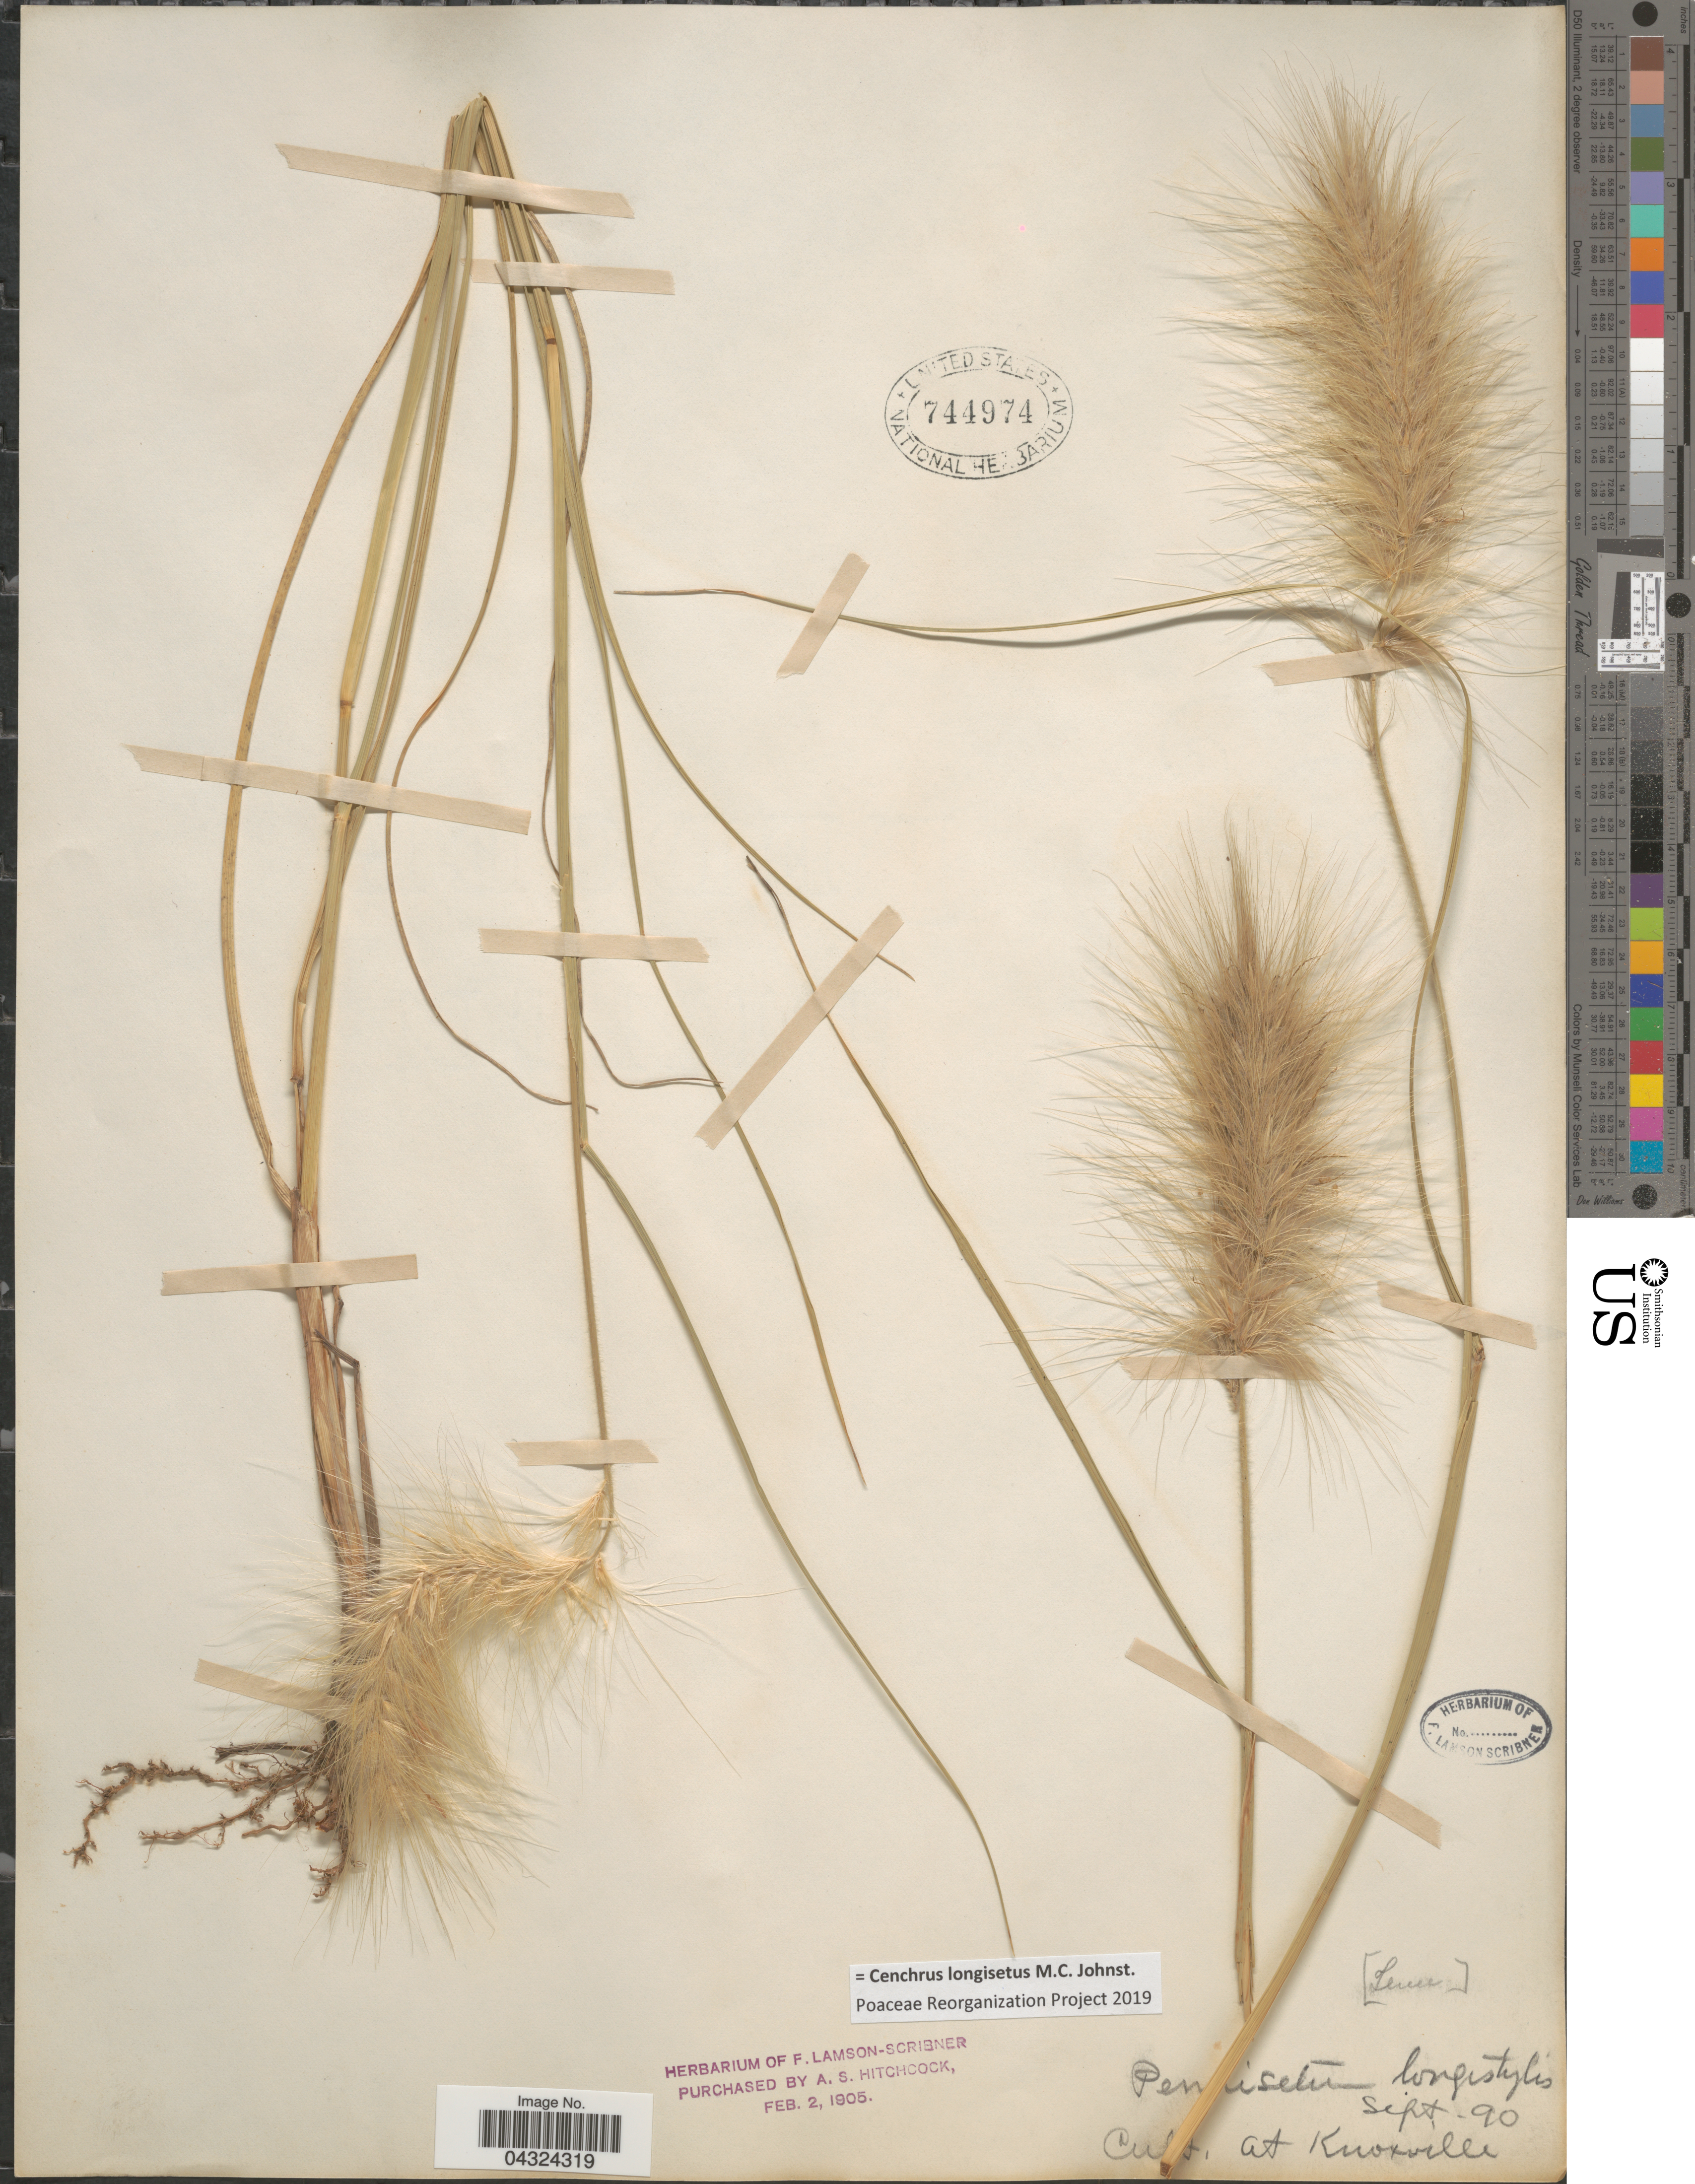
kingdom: Plantae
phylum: Tracheophyta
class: Liliopsida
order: Poales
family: Poaceae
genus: Cenchrus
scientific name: Cenchrus longisetus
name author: M.C. Johnst.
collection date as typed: Transcribed d/m/y: /9/90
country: United States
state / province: Tennessee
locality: At Knoxville.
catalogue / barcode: US 744974